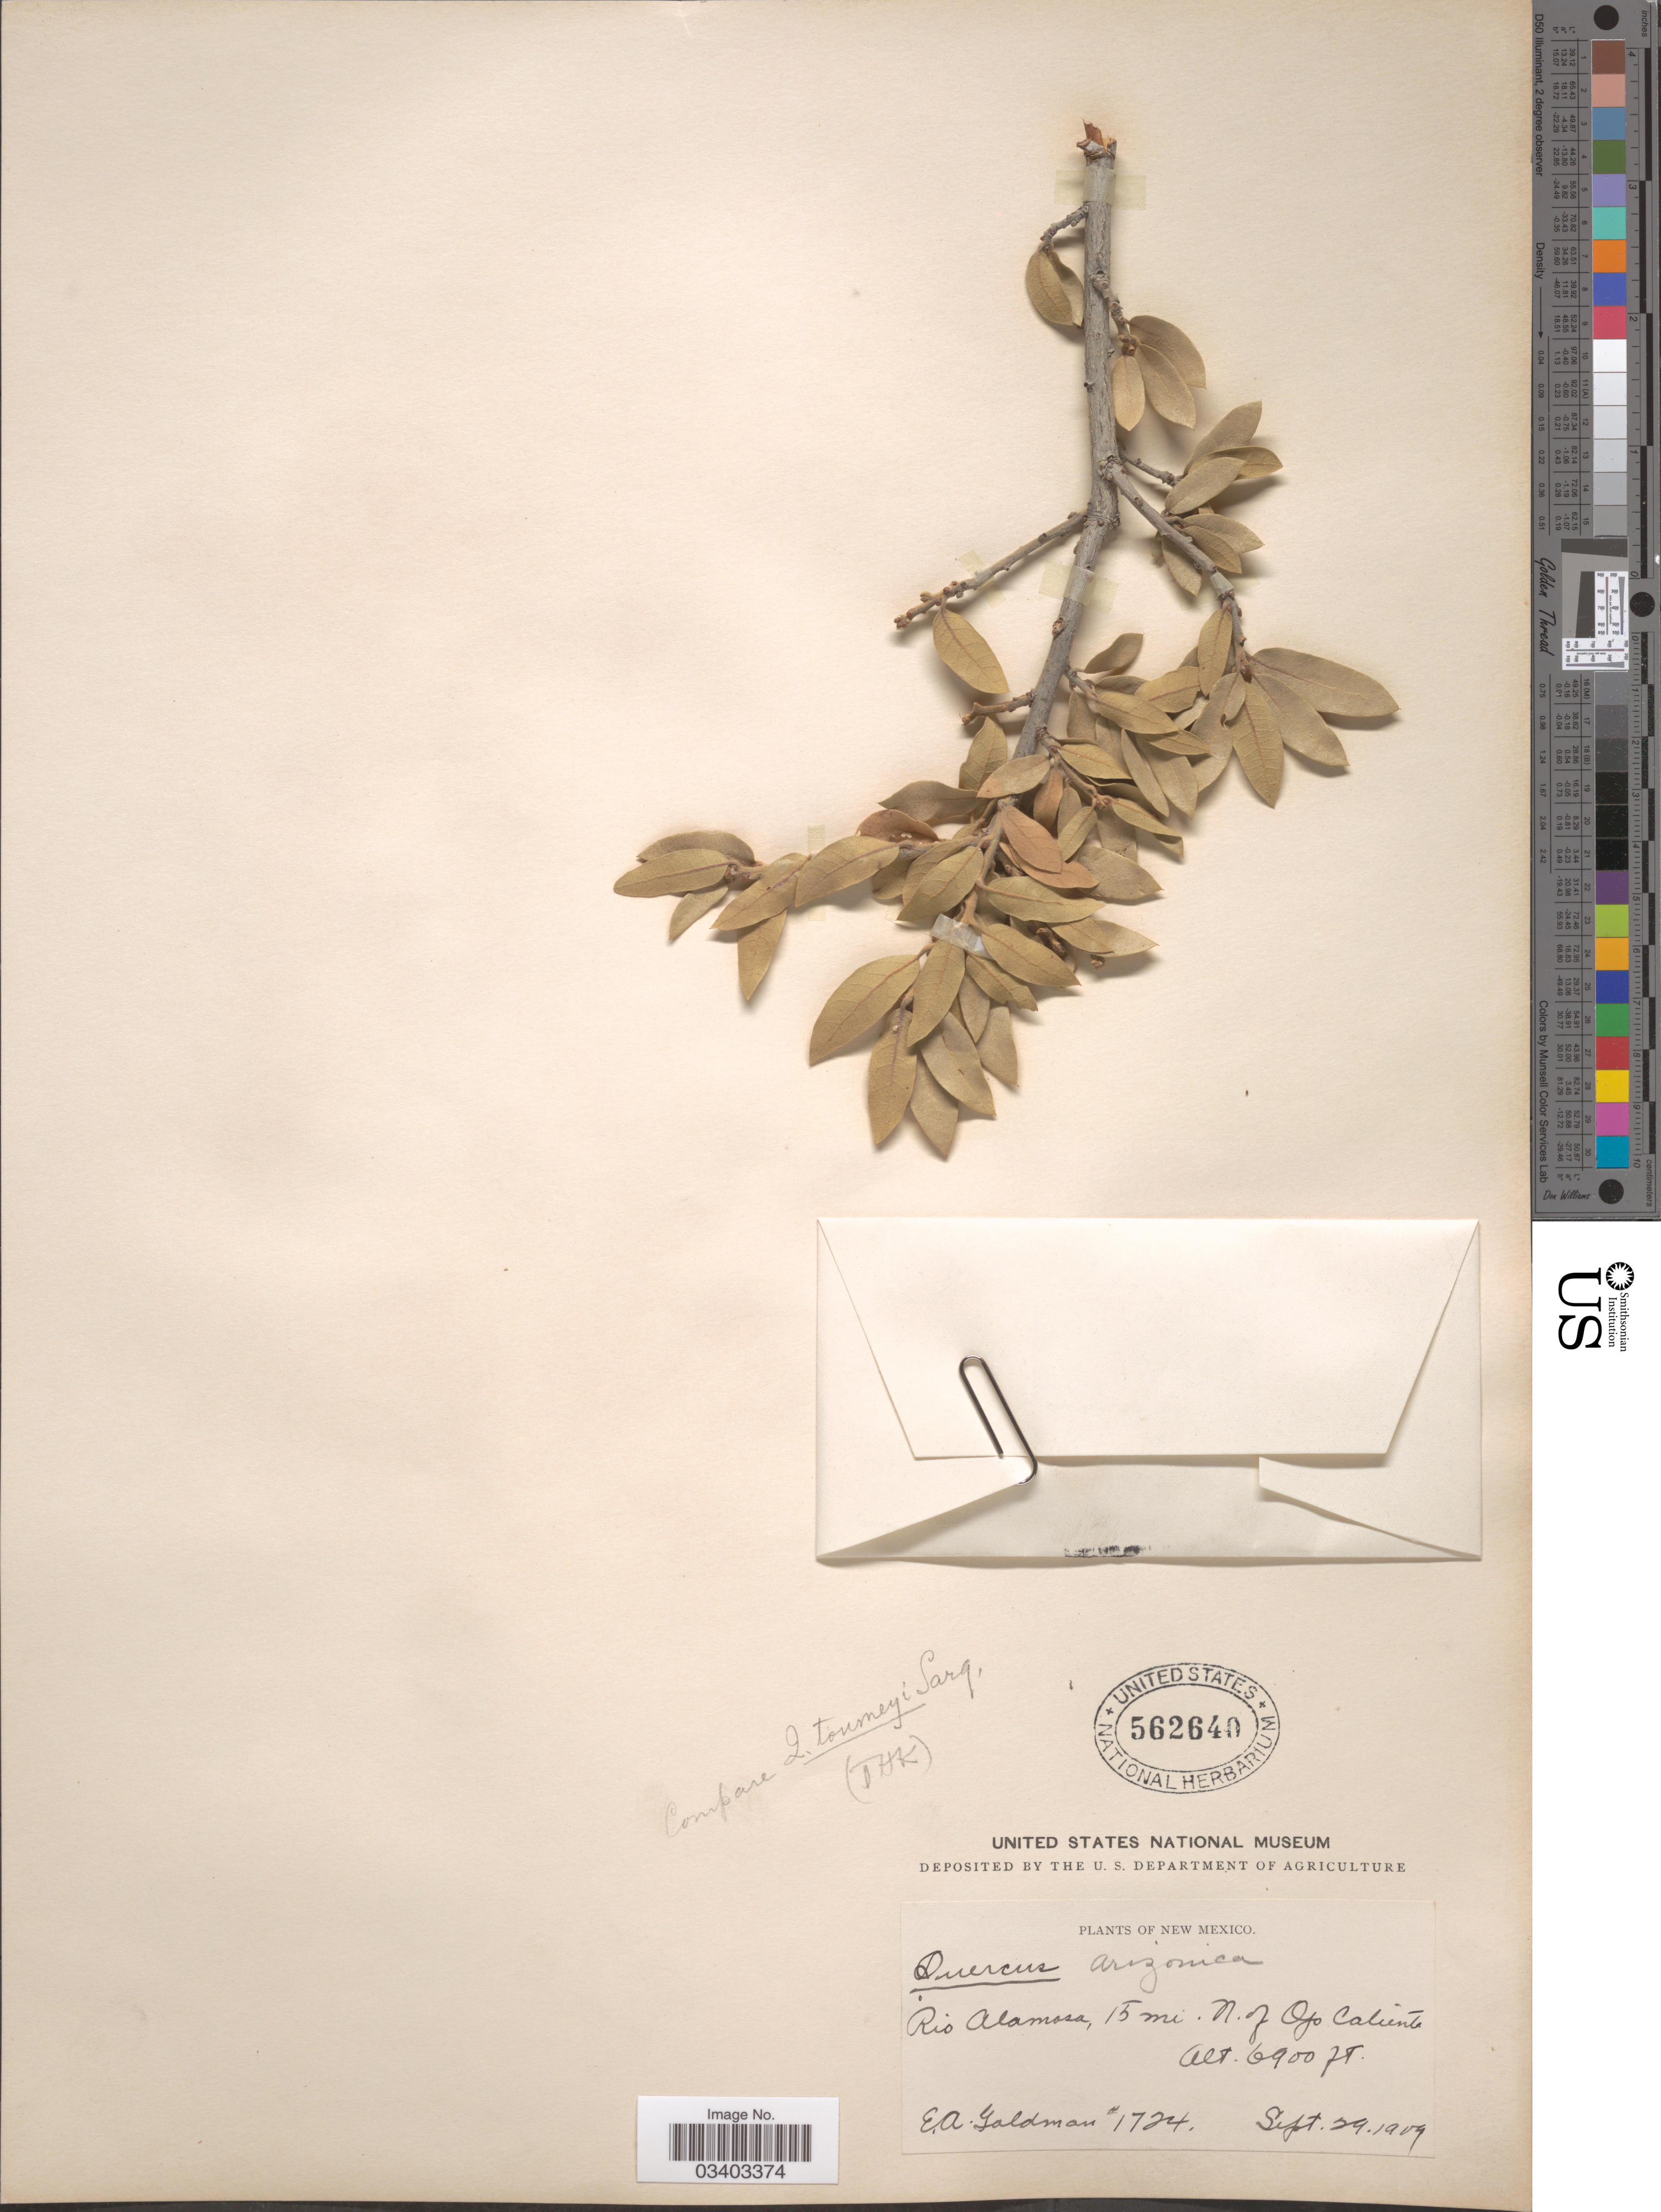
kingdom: Plantae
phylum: Tracheophyta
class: Magnoliopsida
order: Fagales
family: Fagaceae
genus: Quercus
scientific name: Quercus arizonica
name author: Sarg.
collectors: E. A. Goldman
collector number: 1724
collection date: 1909-09-29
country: United States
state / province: New Mexico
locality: Rio Alamosa, 15 mi. N. of Ojo Caliente.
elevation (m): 2103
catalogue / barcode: US 562640